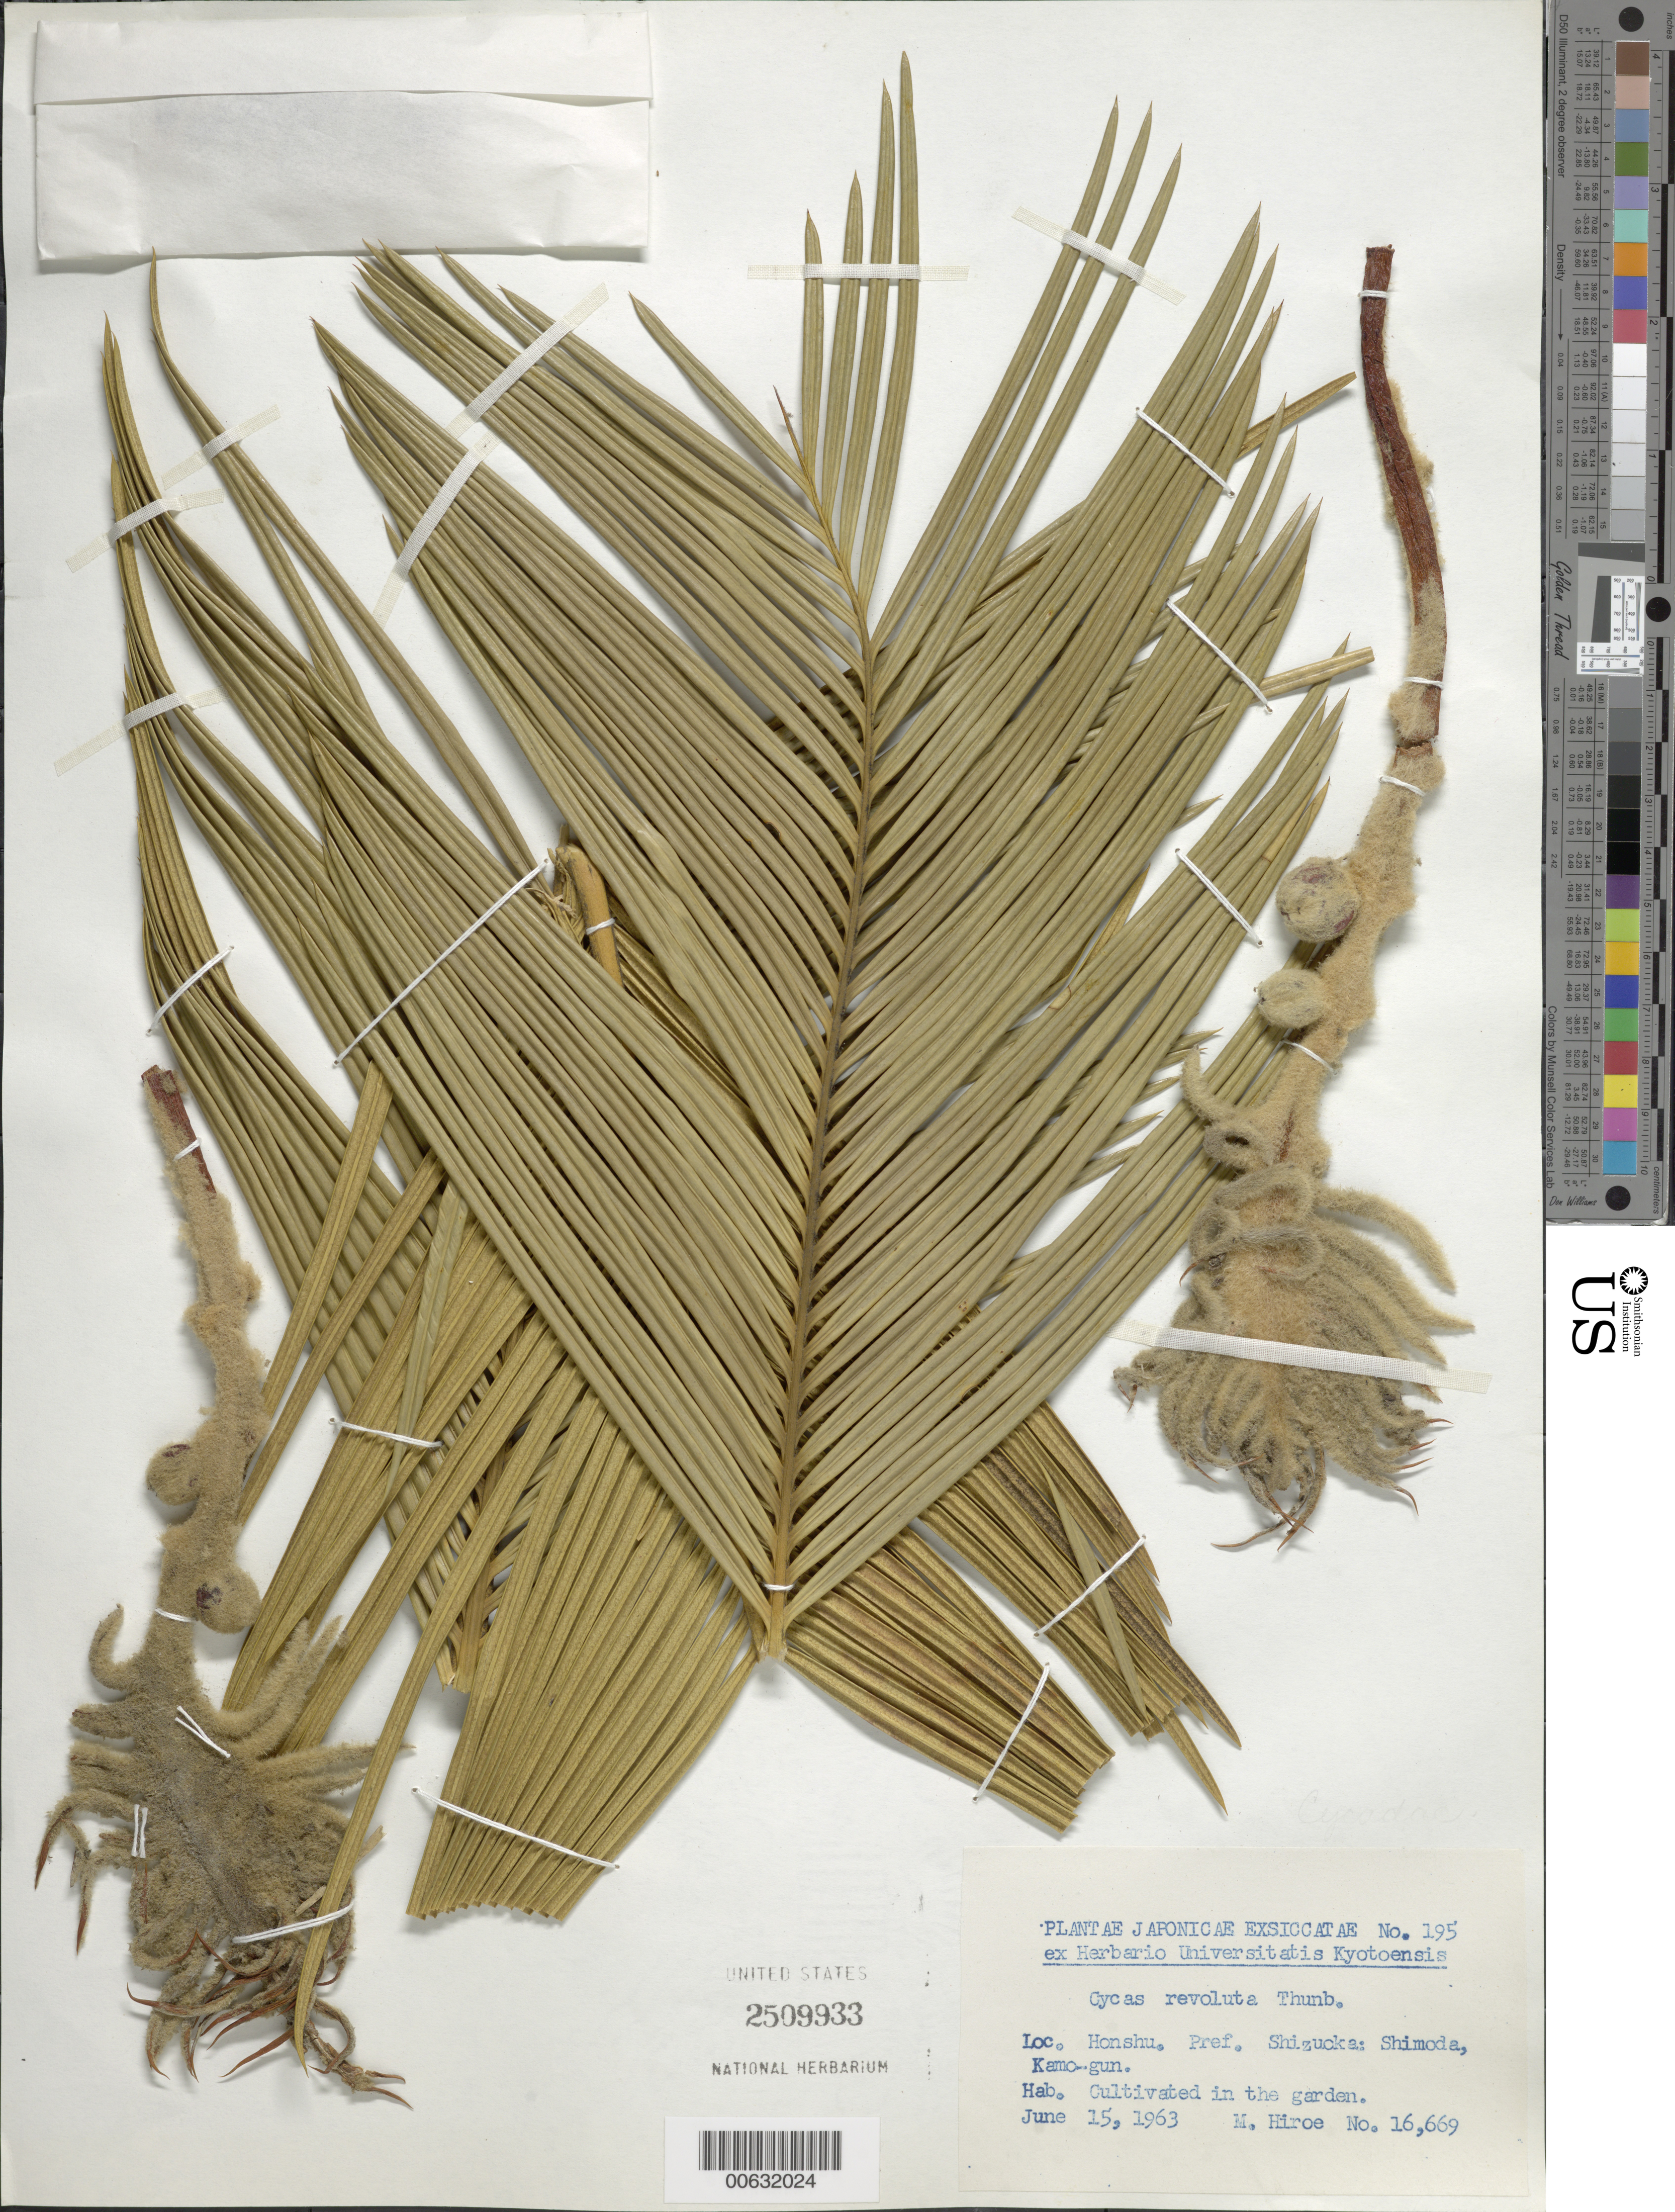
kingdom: Plantae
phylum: Tracheophyta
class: Cycadopsida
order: Cycadales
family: Cycadaceae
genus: Cycas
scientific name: Cycas revoluta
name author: Thunb.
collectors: M. Hiroe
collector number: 16669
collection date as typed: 15 Jun 1963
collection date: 1963-06-15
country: Japan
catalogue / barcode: US 2509933